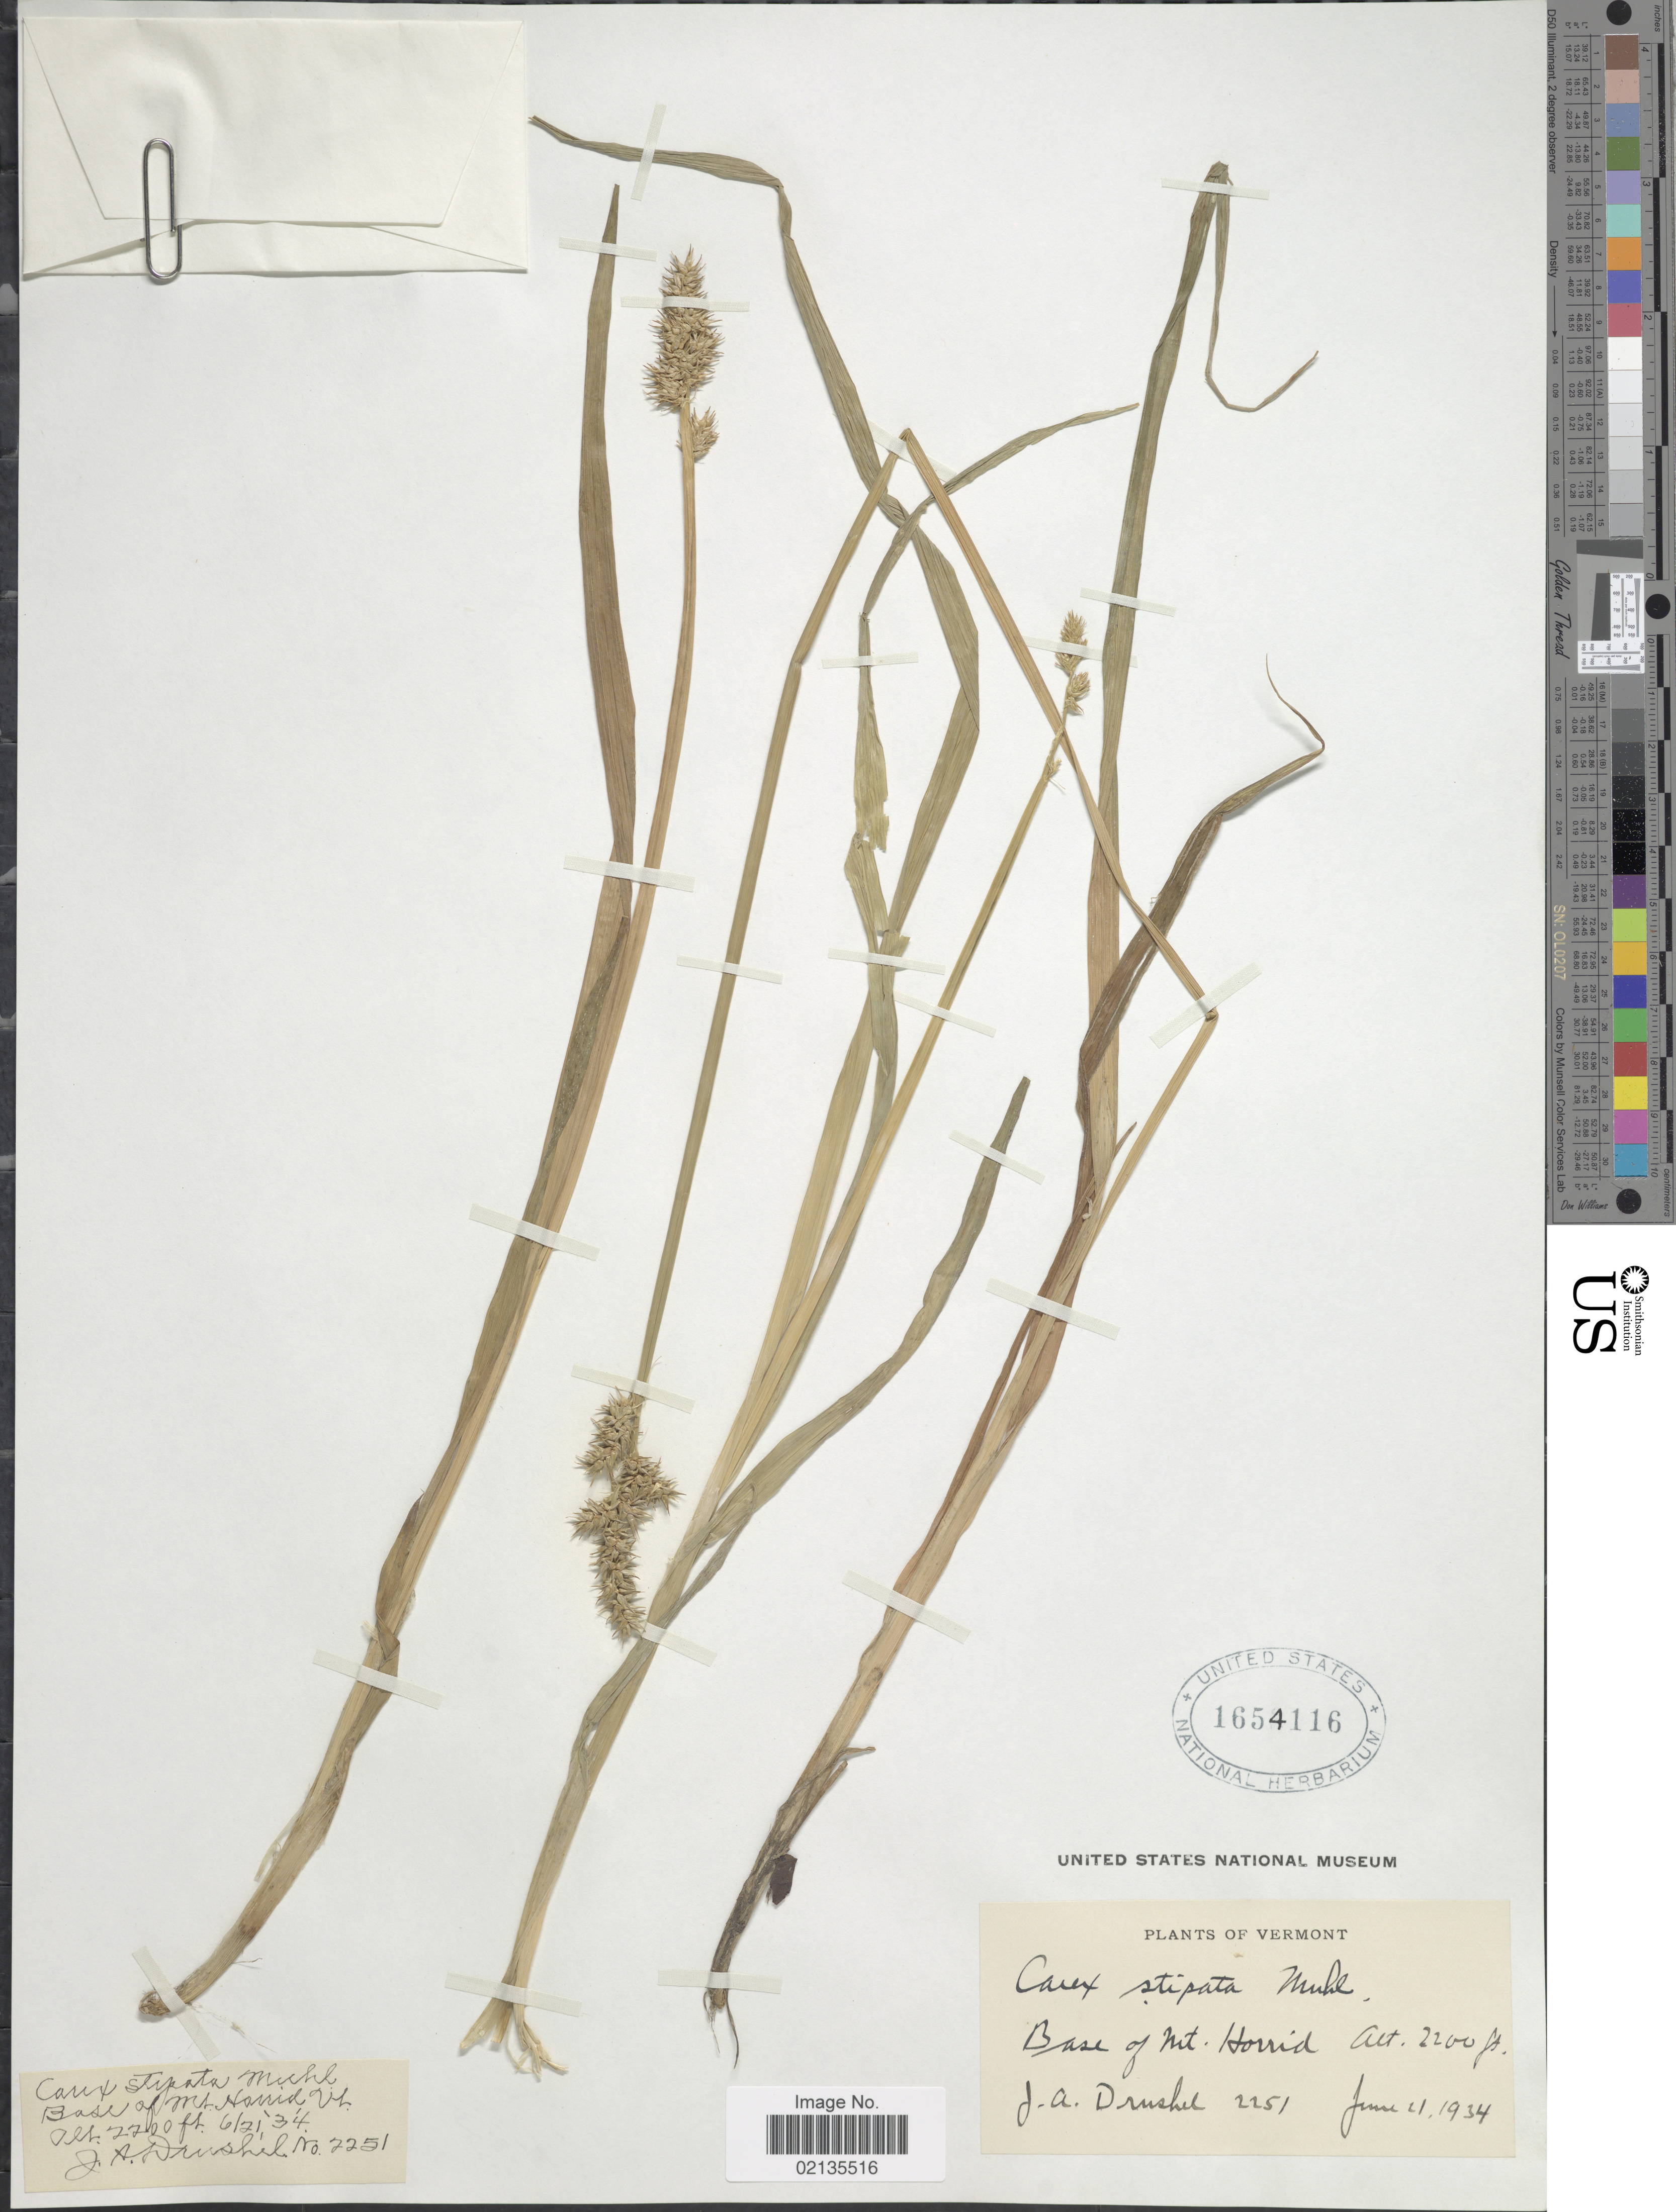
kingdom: Plantae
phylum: Tracheophyta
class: Liliopsida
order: Poales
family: Cyperaceae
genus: Carex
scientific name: Carex stipata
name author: Muhl. ex Willd.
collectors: J. A. Drushel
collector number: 2251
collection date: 1934-06-21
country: United States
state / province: Vermont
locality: Base of Mt. Horrid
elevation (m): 671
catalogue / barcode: US 1654116